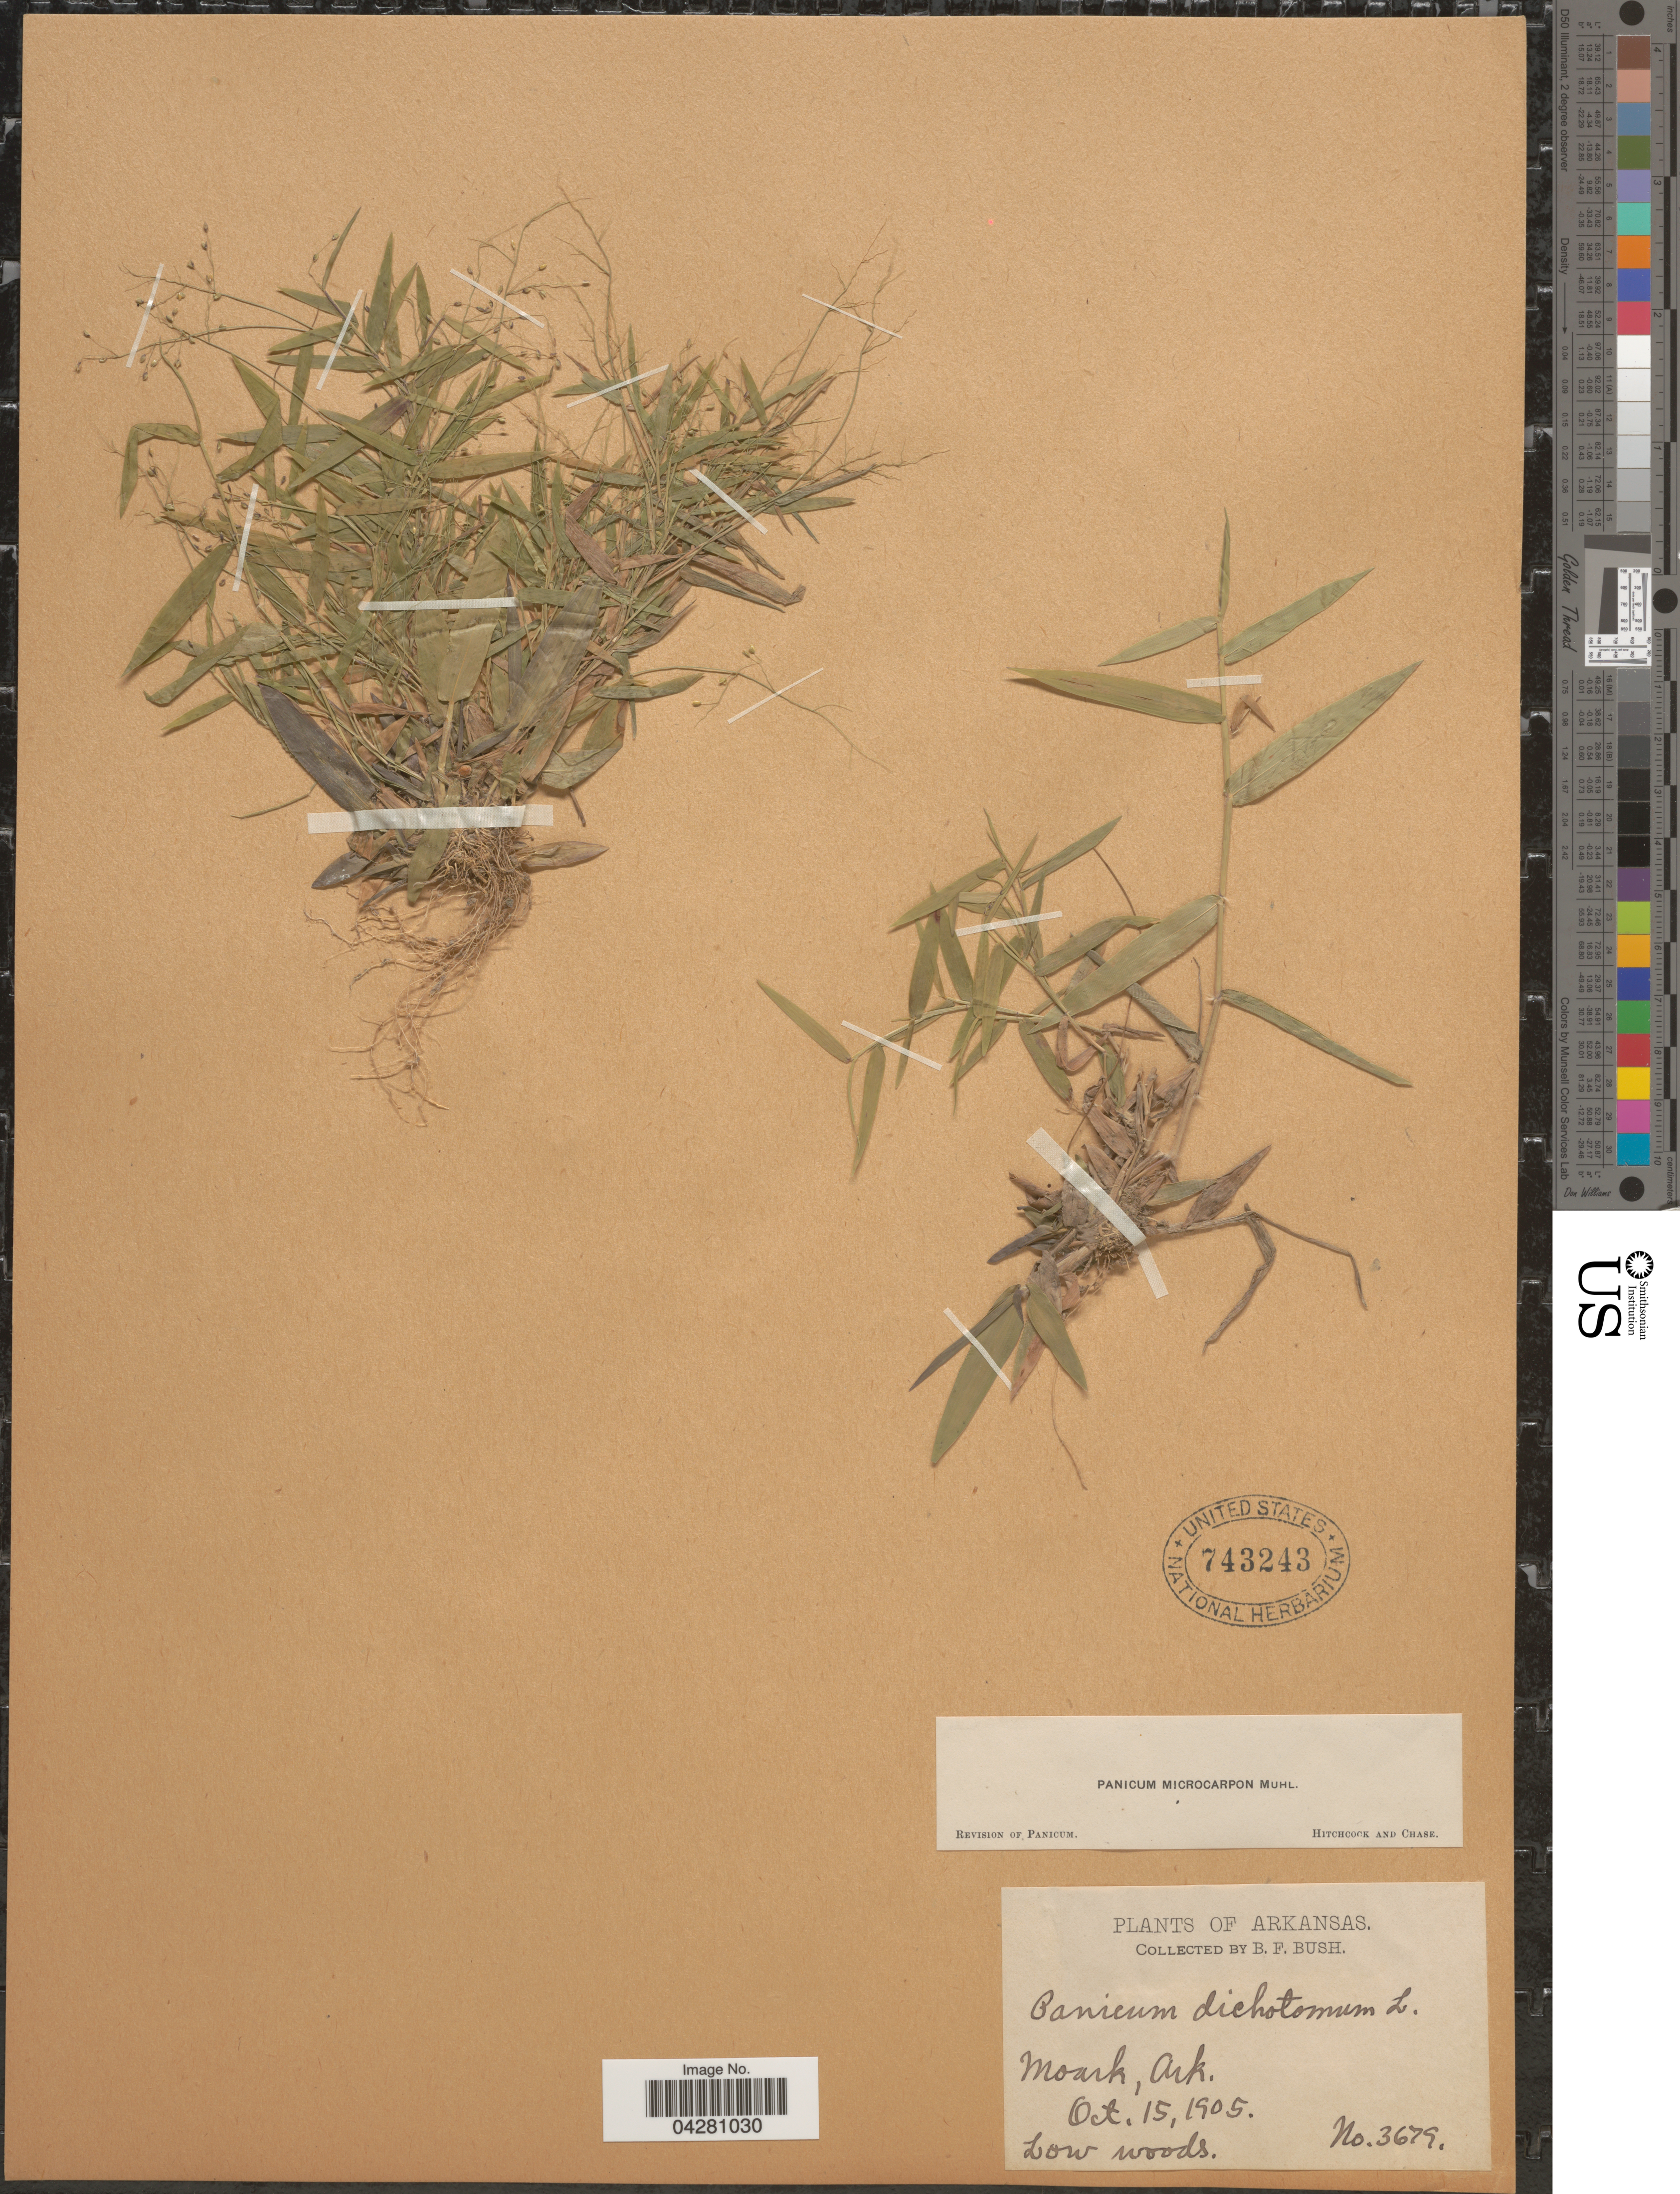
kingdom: Plantae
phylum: Tracheophyta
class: Liliopsida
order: Poales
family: Poaceae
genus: Dichanthelium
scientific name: Dichanthelium dichotomum var. dichotomum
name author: (L.) Gould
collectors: B. F. Bush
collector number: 3679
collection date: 1905-10-15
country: United States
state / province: Arkansas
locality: Moark.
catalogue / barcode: US 743243